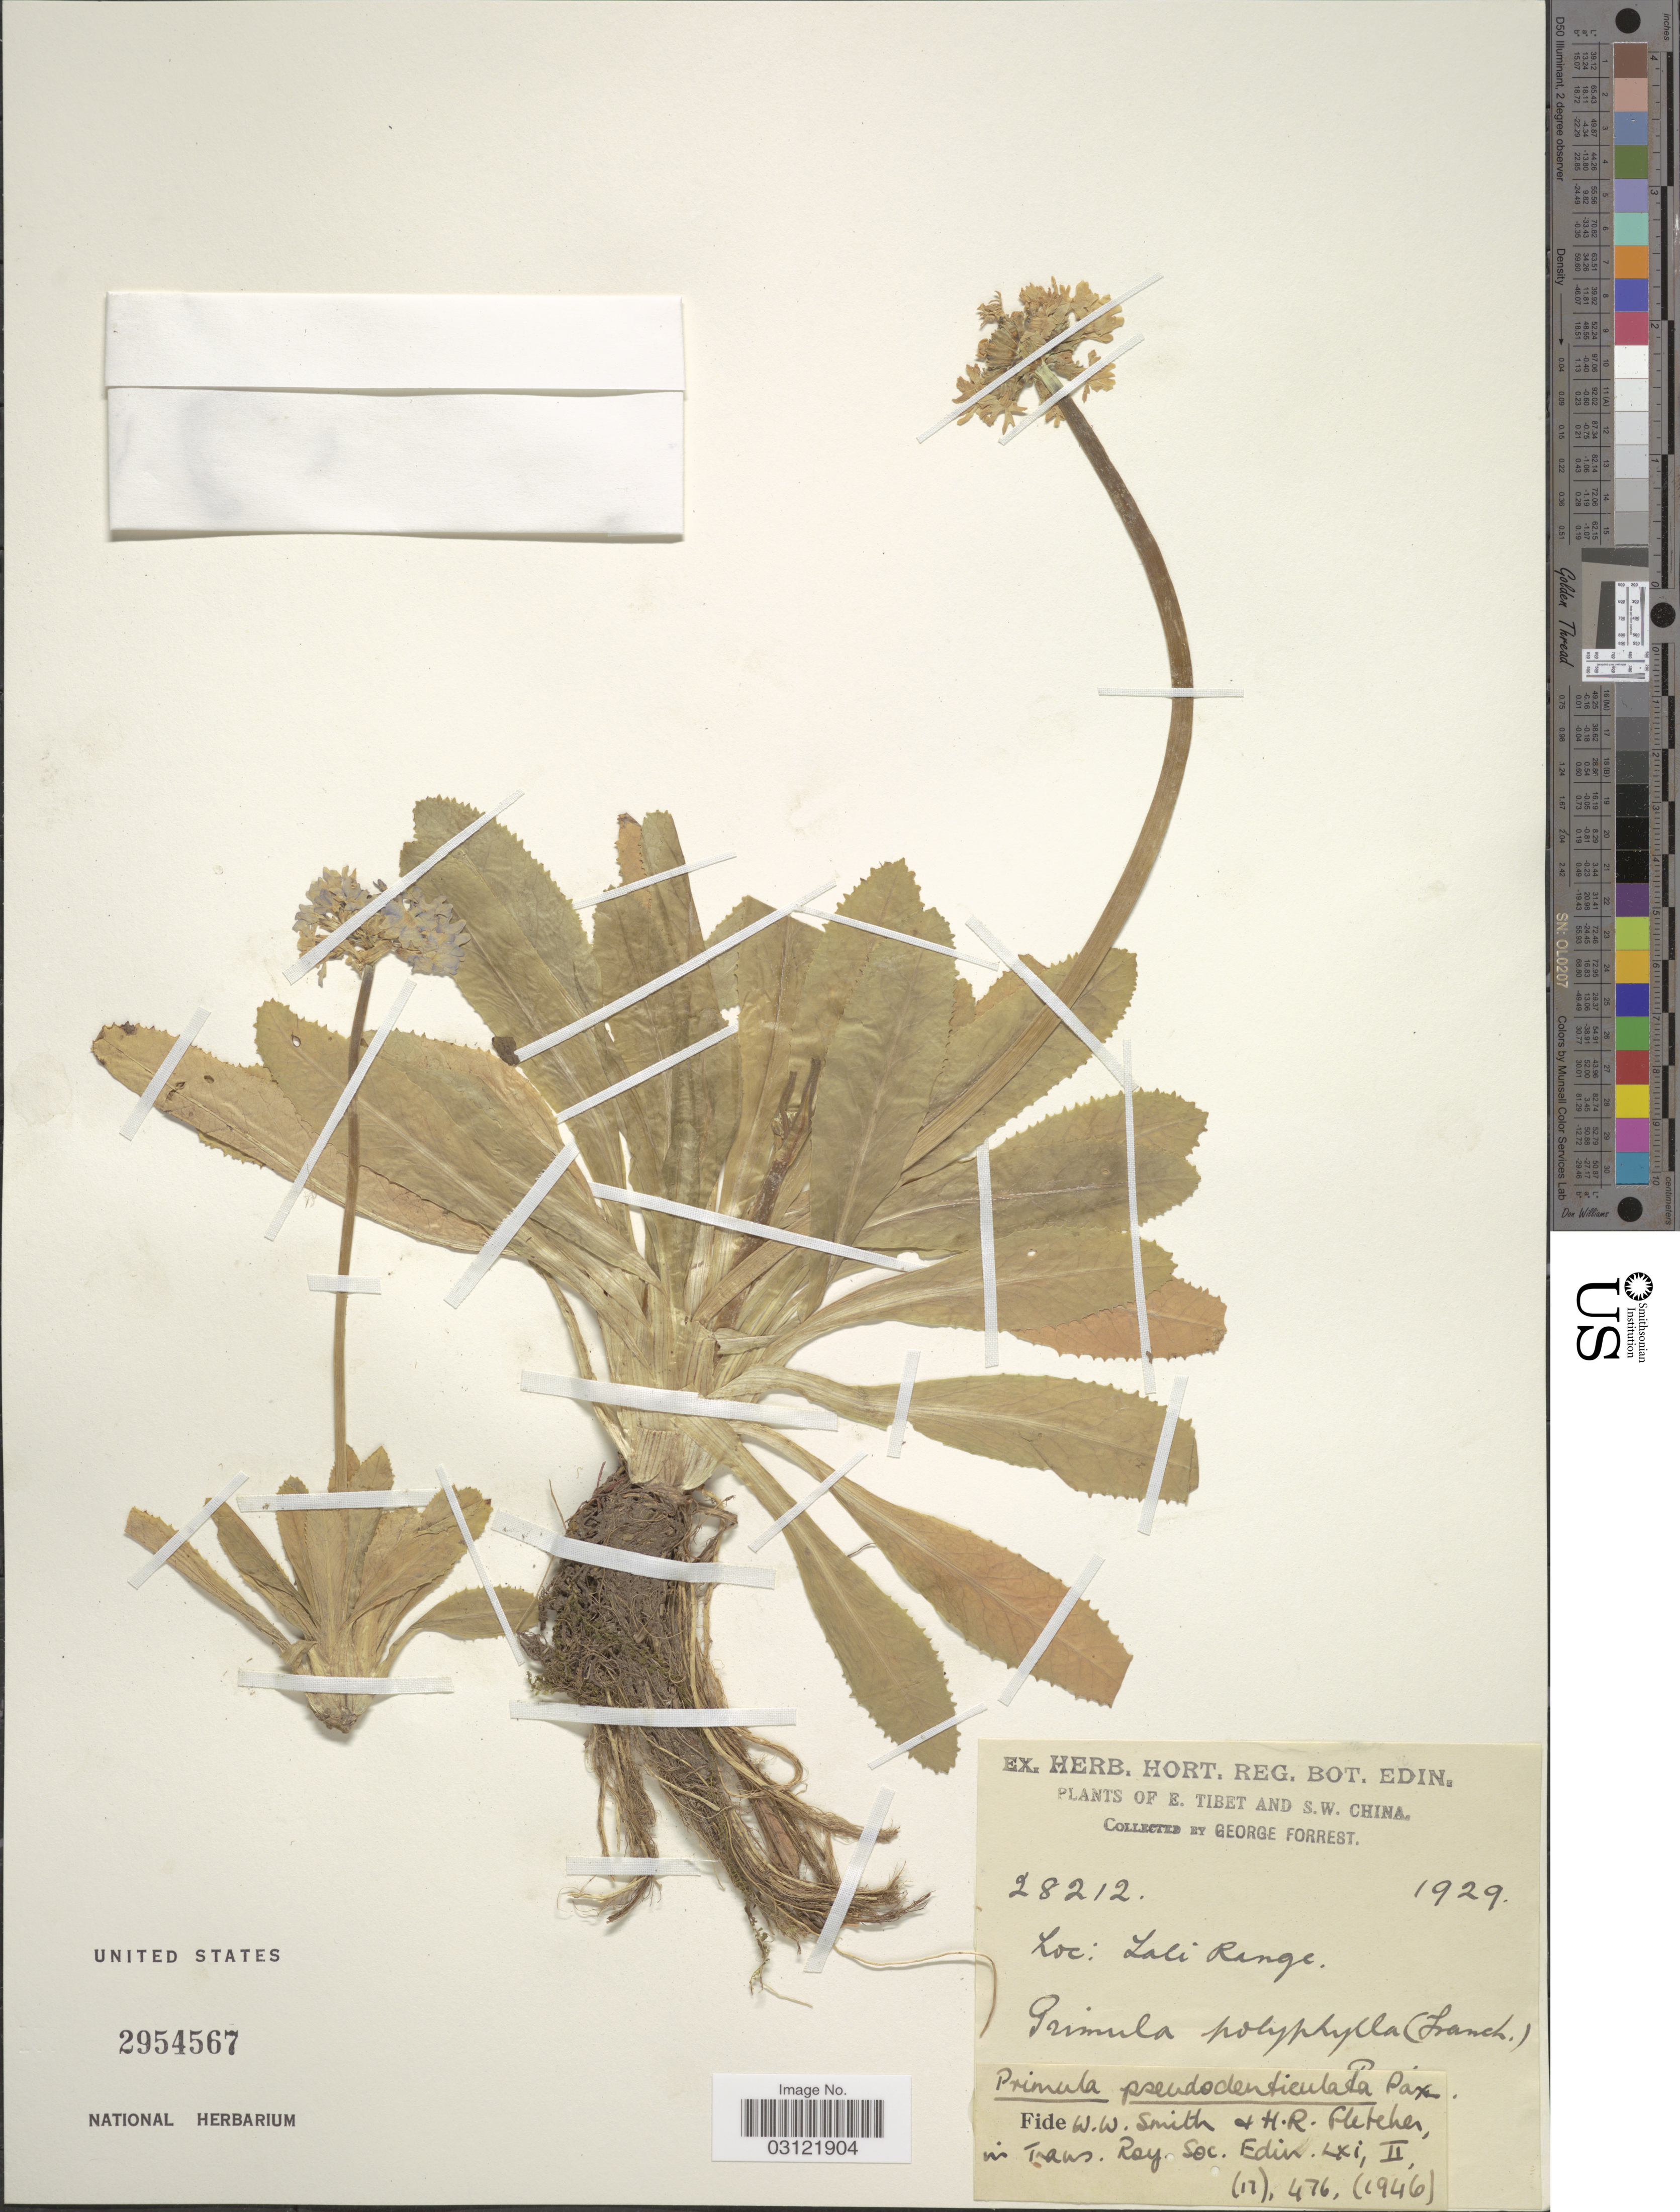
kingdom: Plantae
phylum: Tracheophyta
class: Magnoliopsida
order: Ericales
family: Primulaceae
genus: Primula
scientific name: Primula pseudodenticulata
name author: Pax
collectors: G. Forrest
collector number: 28212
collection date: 1929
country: China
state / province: Xizang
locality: E. Tibet and S.W. China. Tali Range.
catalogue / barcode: US 2954567